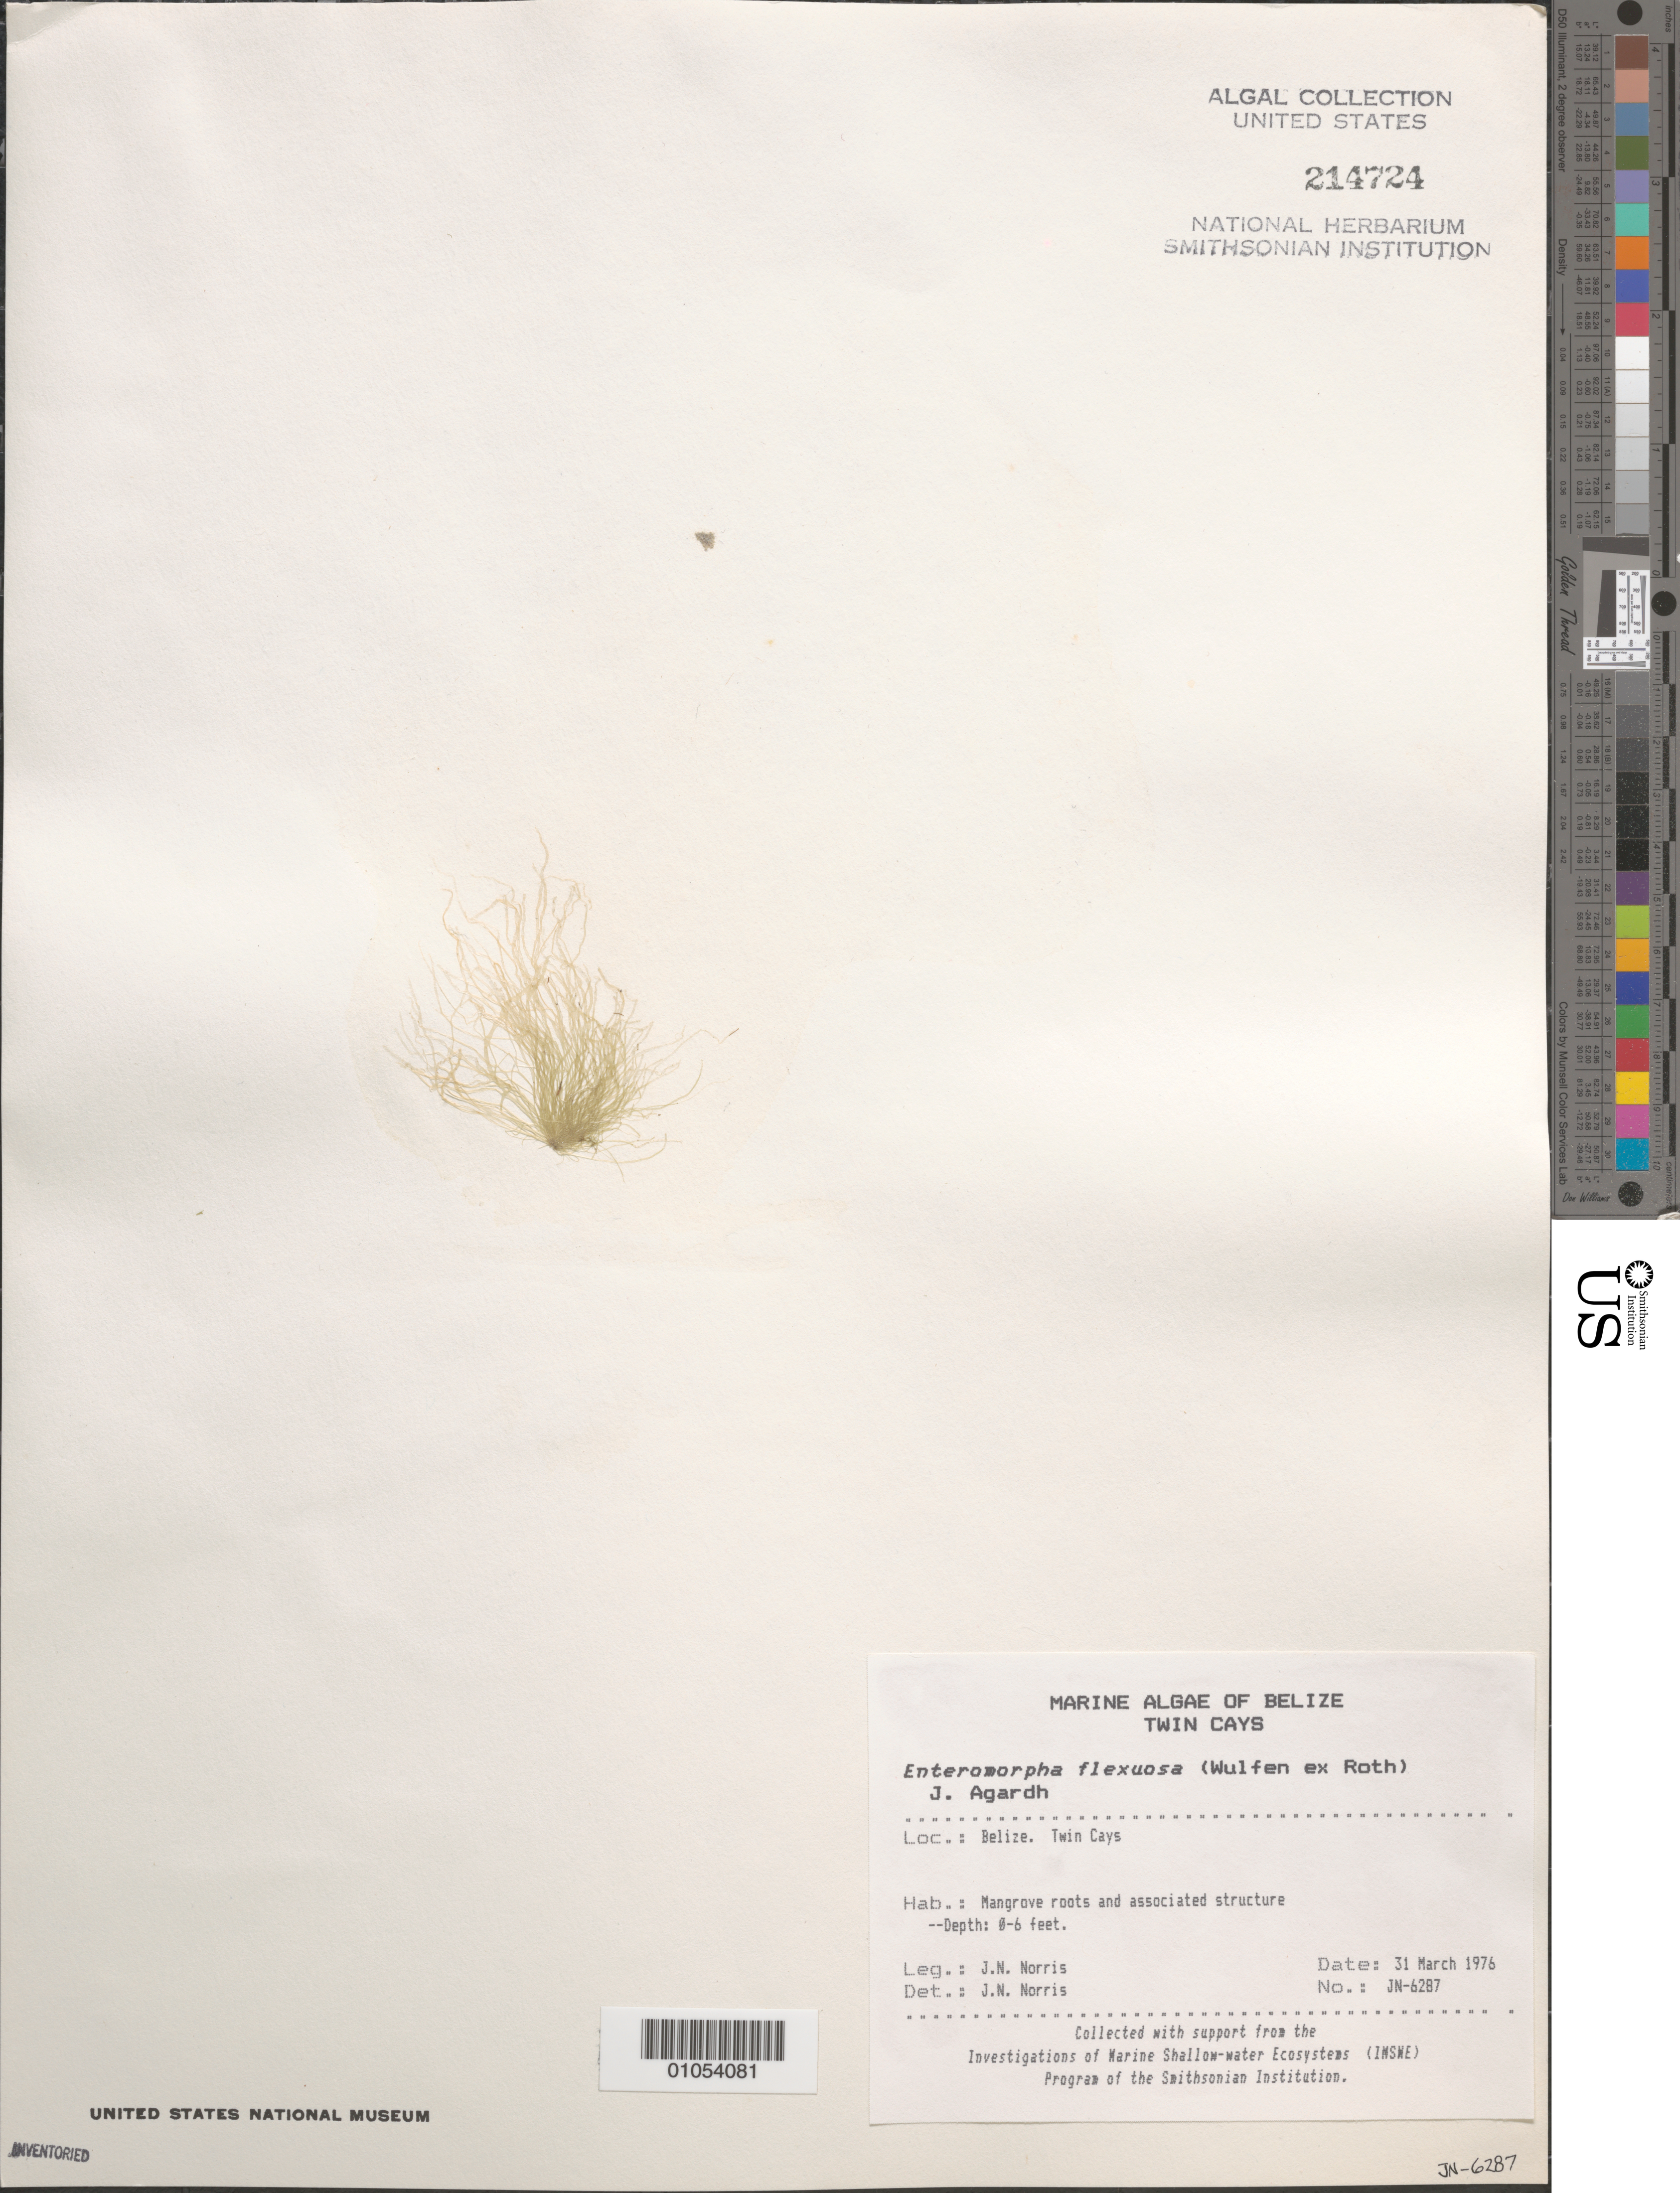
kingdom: Plantae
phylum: Chlorophyta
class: Ulvophyceae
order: Ulvales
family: Ulvaceae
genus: Ulva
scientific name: Ulva flexuosa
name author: Wulfen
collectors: J. N. Norris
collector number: JN-6287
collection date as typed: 31 Mar 1976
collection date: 1976-03-31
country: Belize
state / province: Stann Creek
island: Twin Cays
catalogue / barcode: US 214724